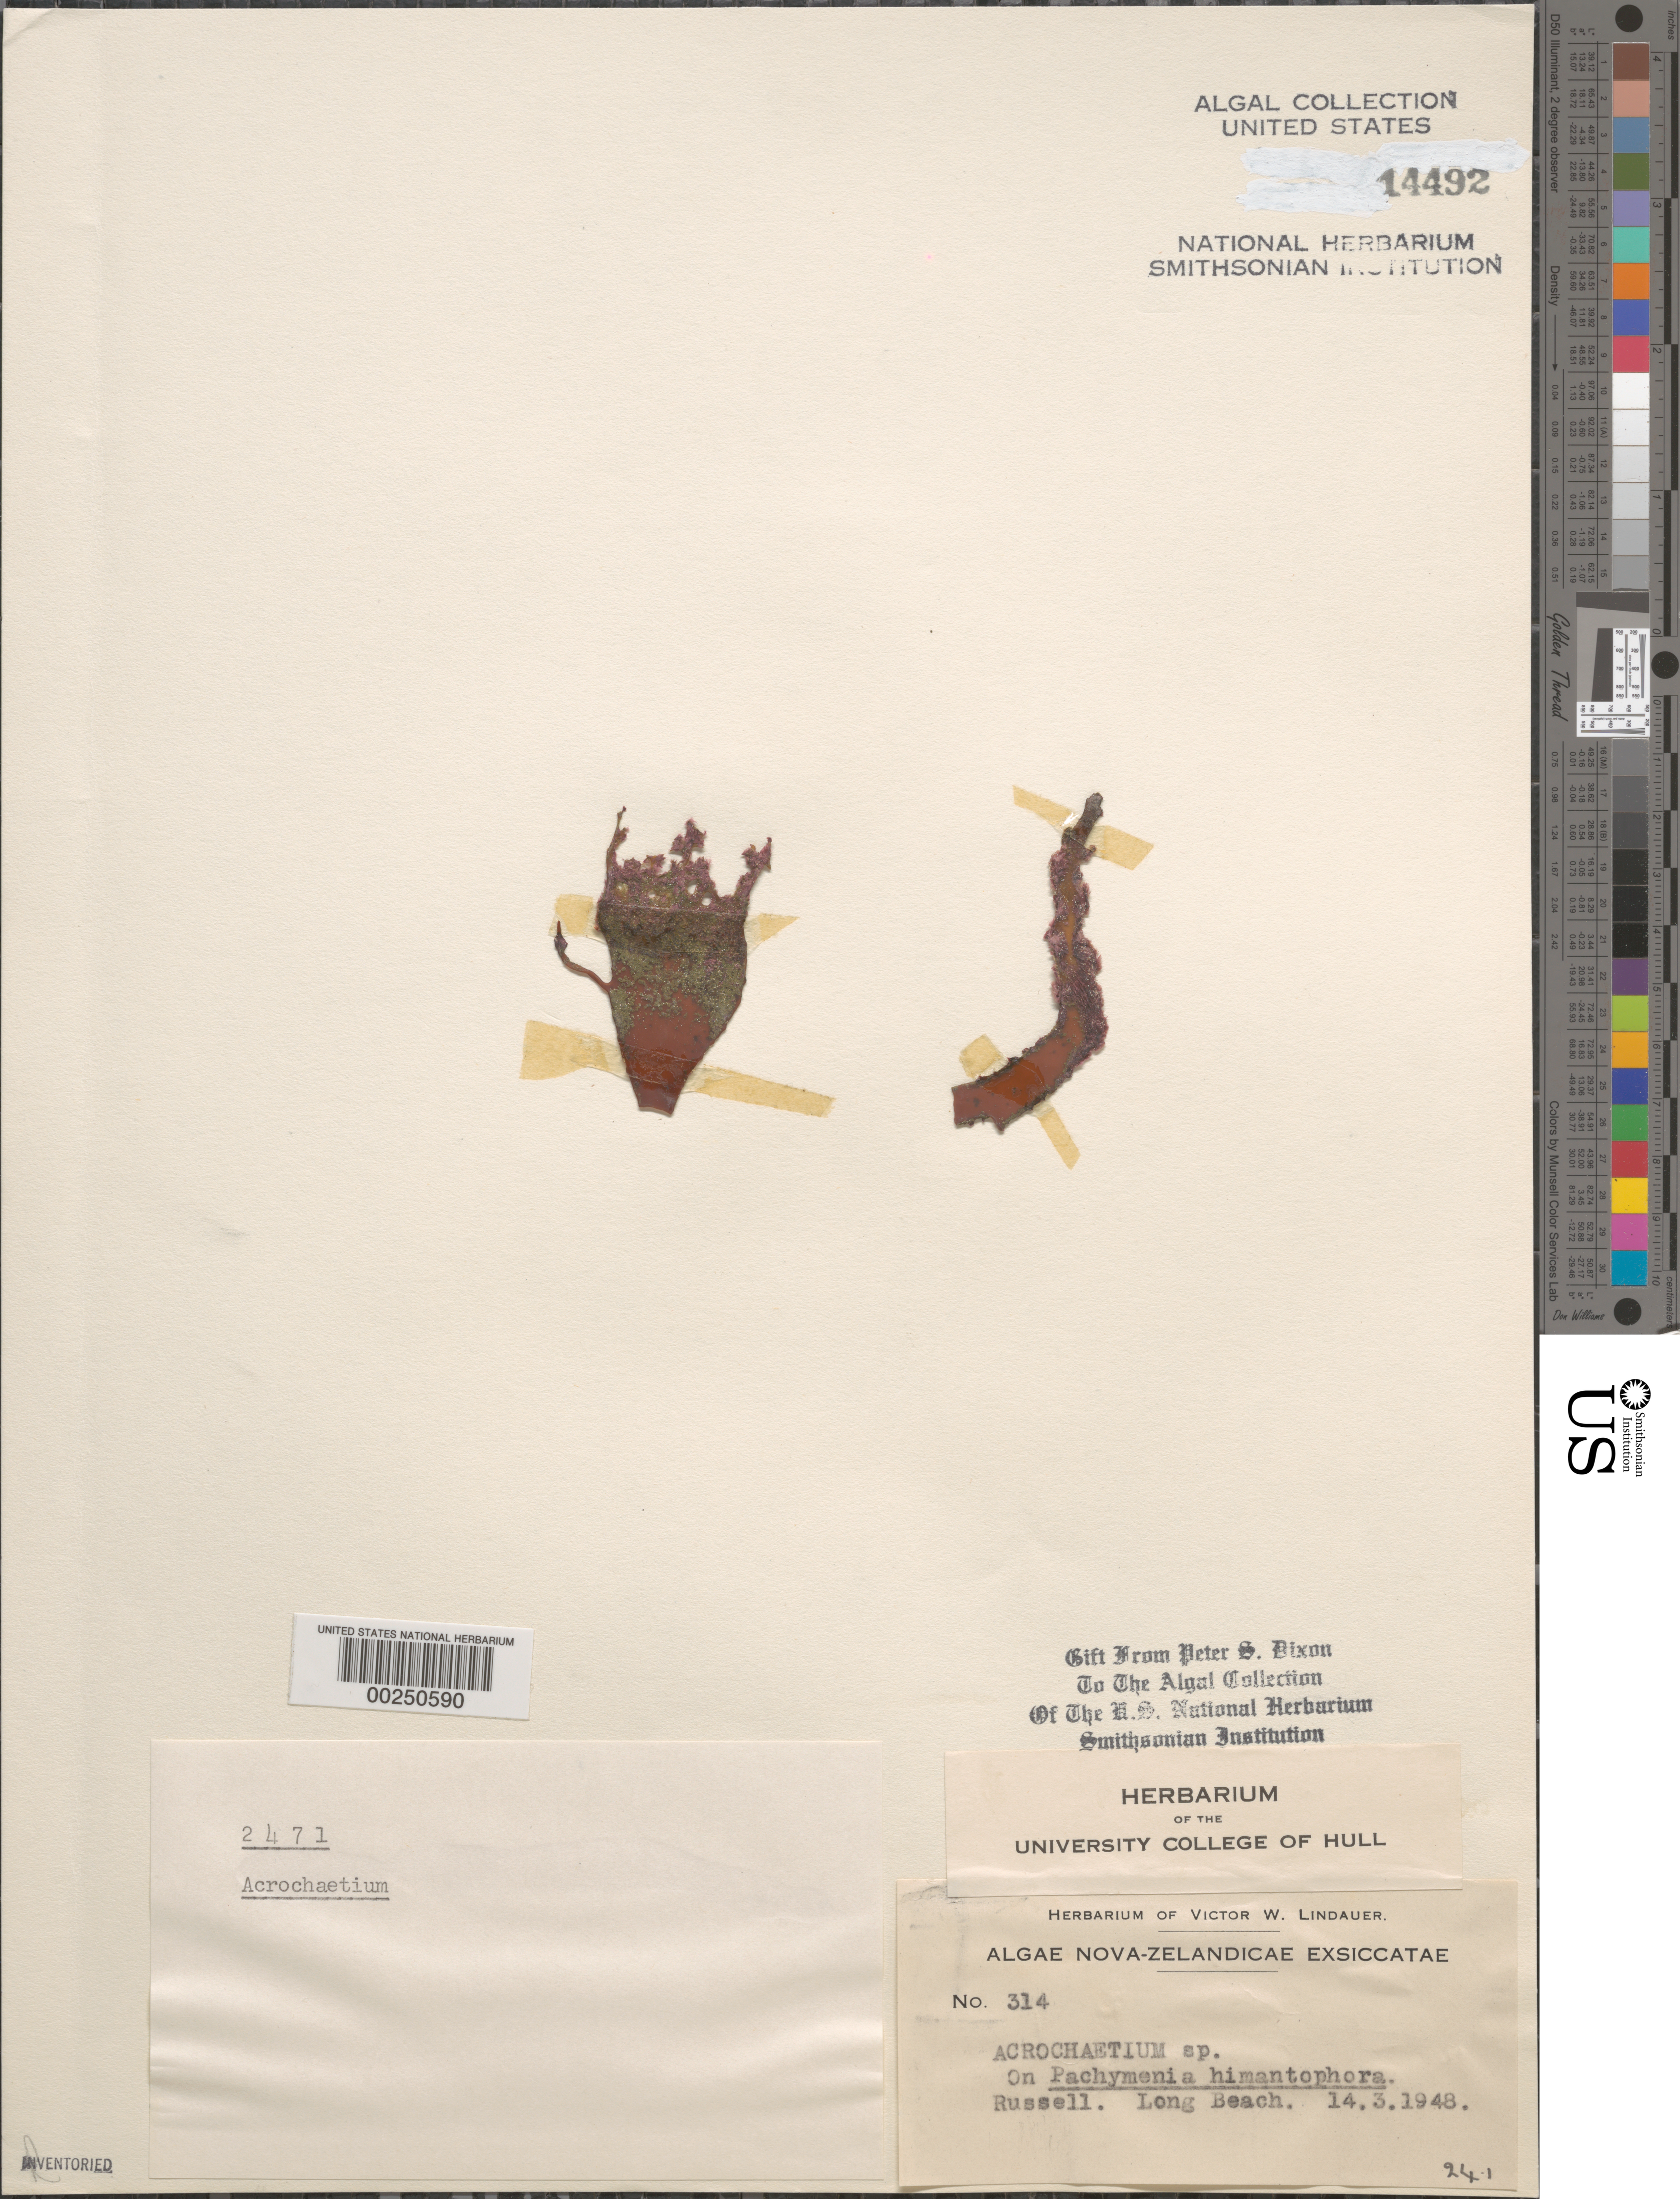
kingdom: Plantae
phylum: Rhodophyta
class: Florideophyceae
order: Acrochaetiales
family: Acrochaetiaceae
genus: Acrochaetium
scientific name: Acrochaetium sp.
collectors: V. Lindauer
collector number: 314 & PSD 2471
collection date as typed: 14 Mar 1948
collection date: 1948-03-14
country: New Zealand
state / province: Northland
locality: Russell, long beach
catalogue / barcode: US 14492